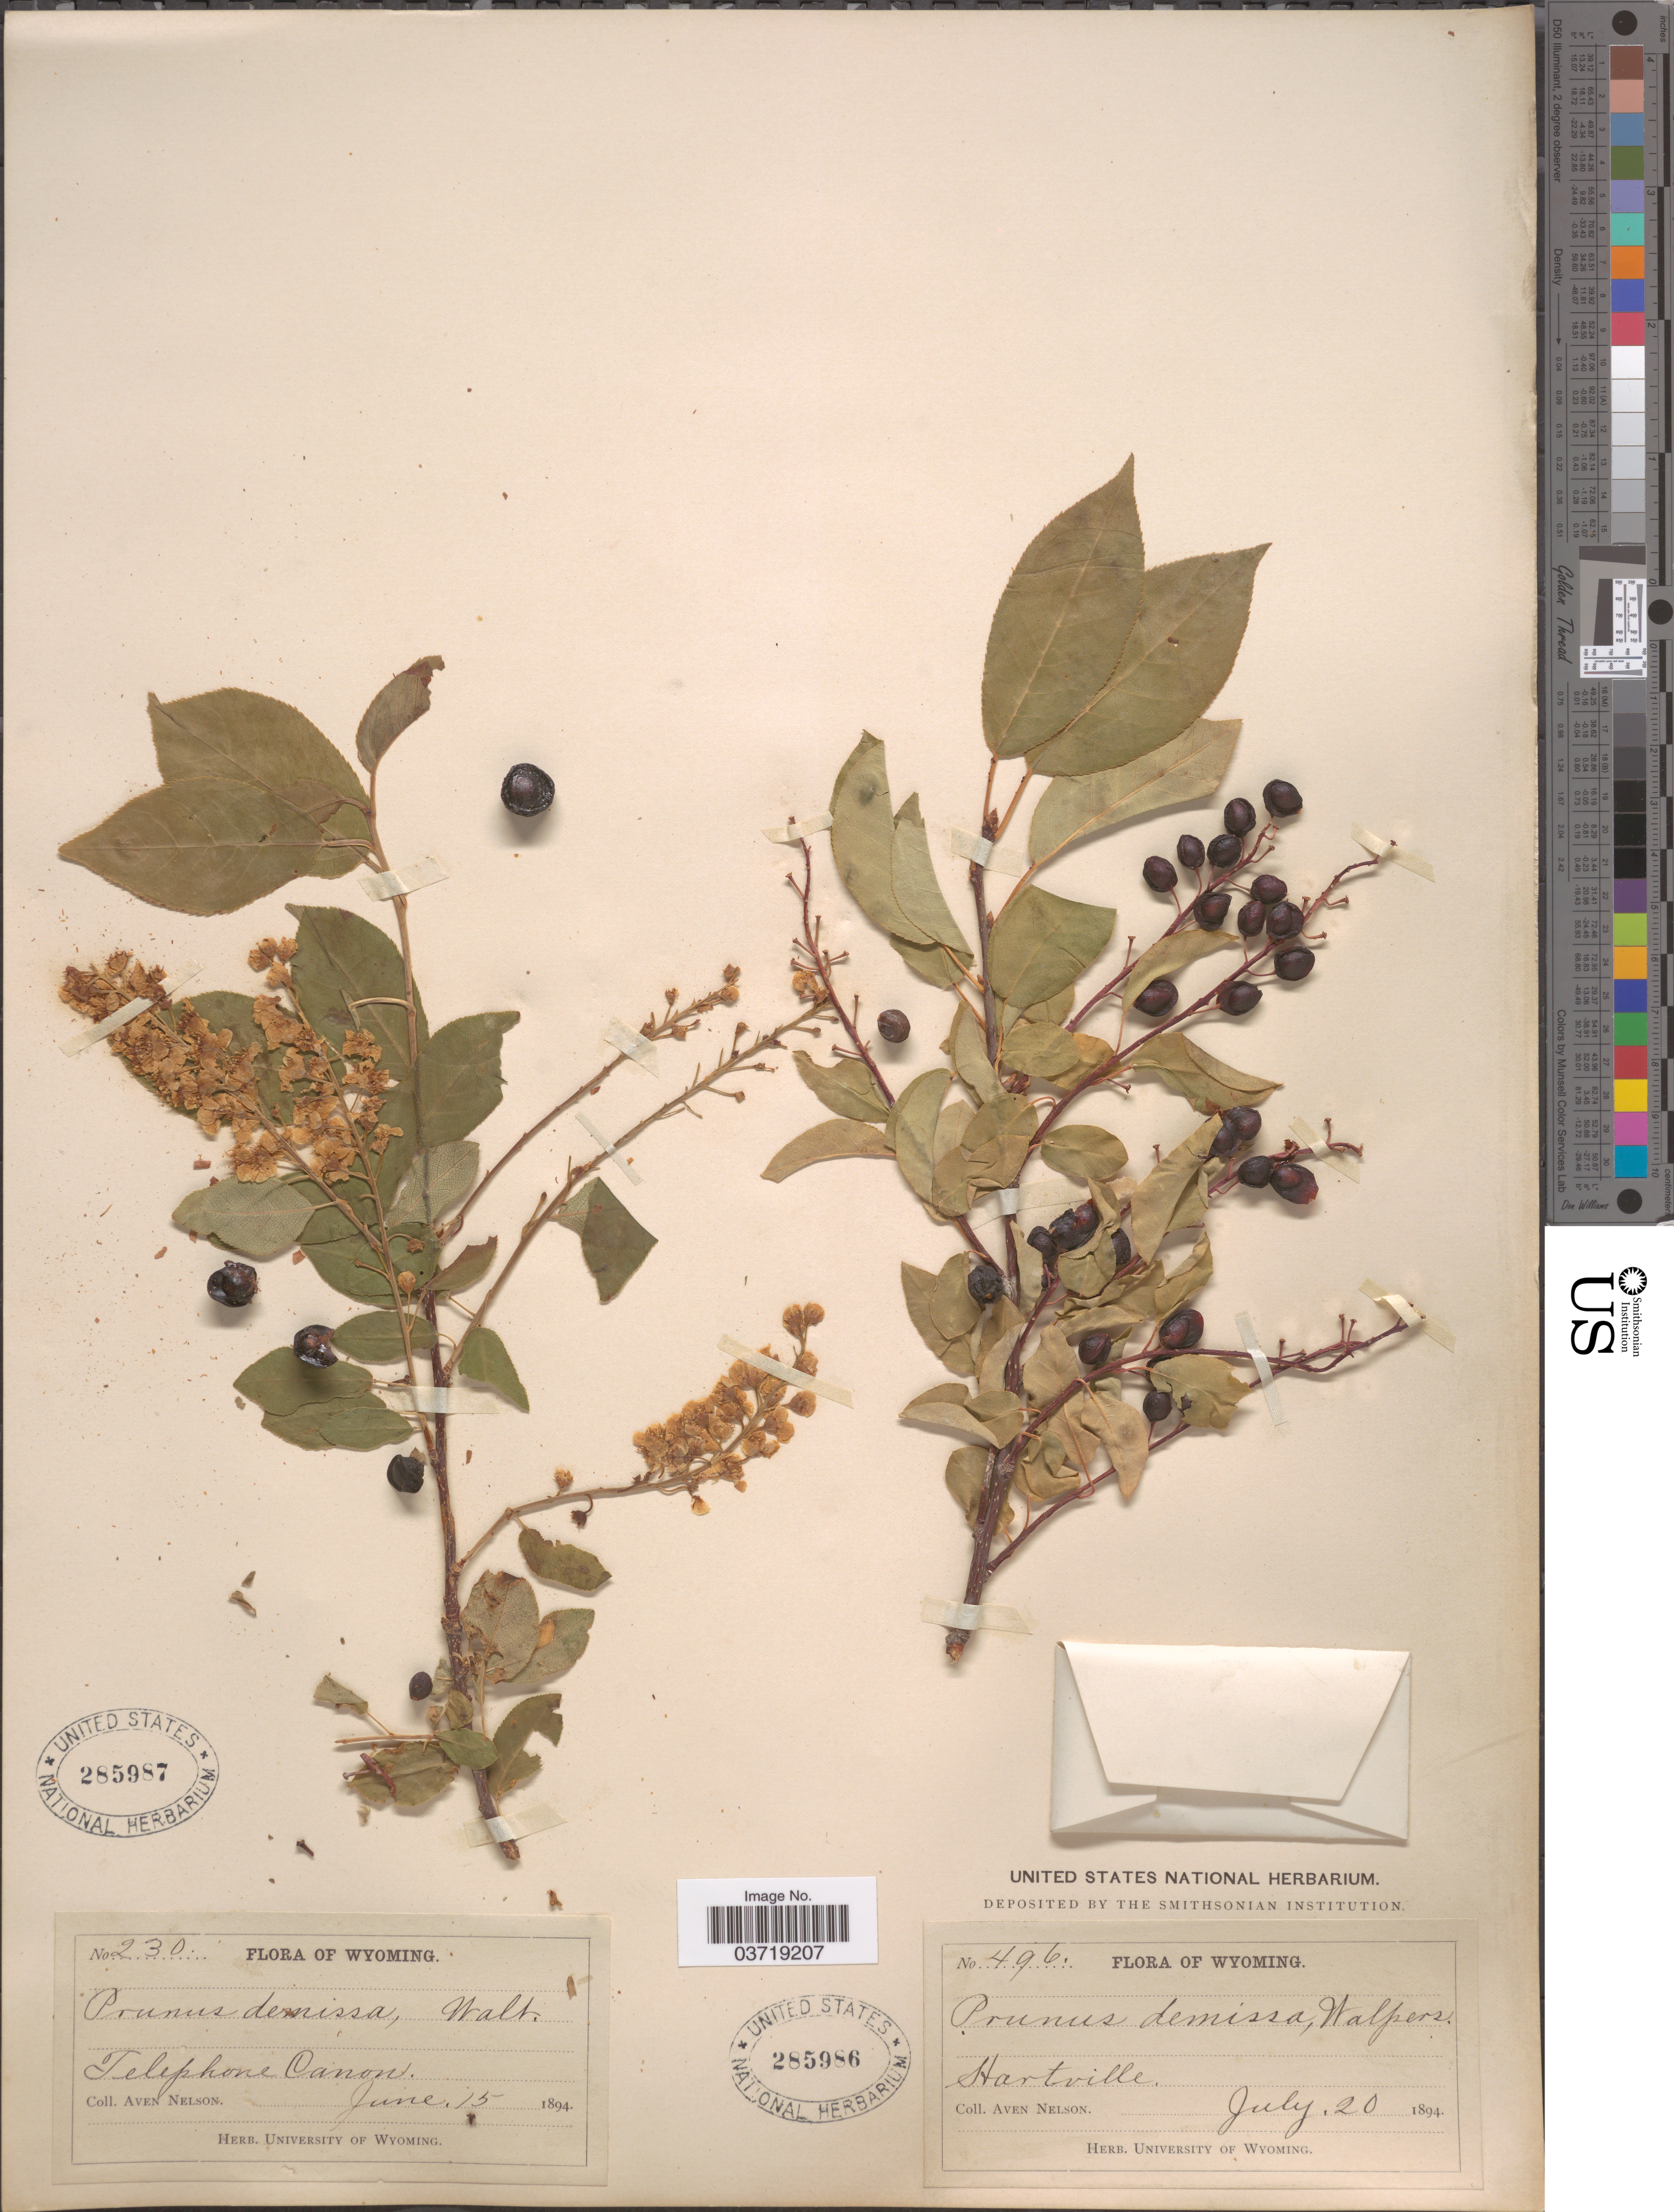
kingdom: Plantae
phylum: Tracheophyta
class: Magnoliopsida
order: Rosales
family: Rosaceae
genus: Prunus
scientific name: Prunus virginiana var. demissa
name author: (Nutt.) Torr.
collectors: A. Nelson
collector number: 230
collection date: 1894-06-15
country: United States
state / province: Wyoming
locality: Telephone Canon.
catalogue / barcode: US 285987